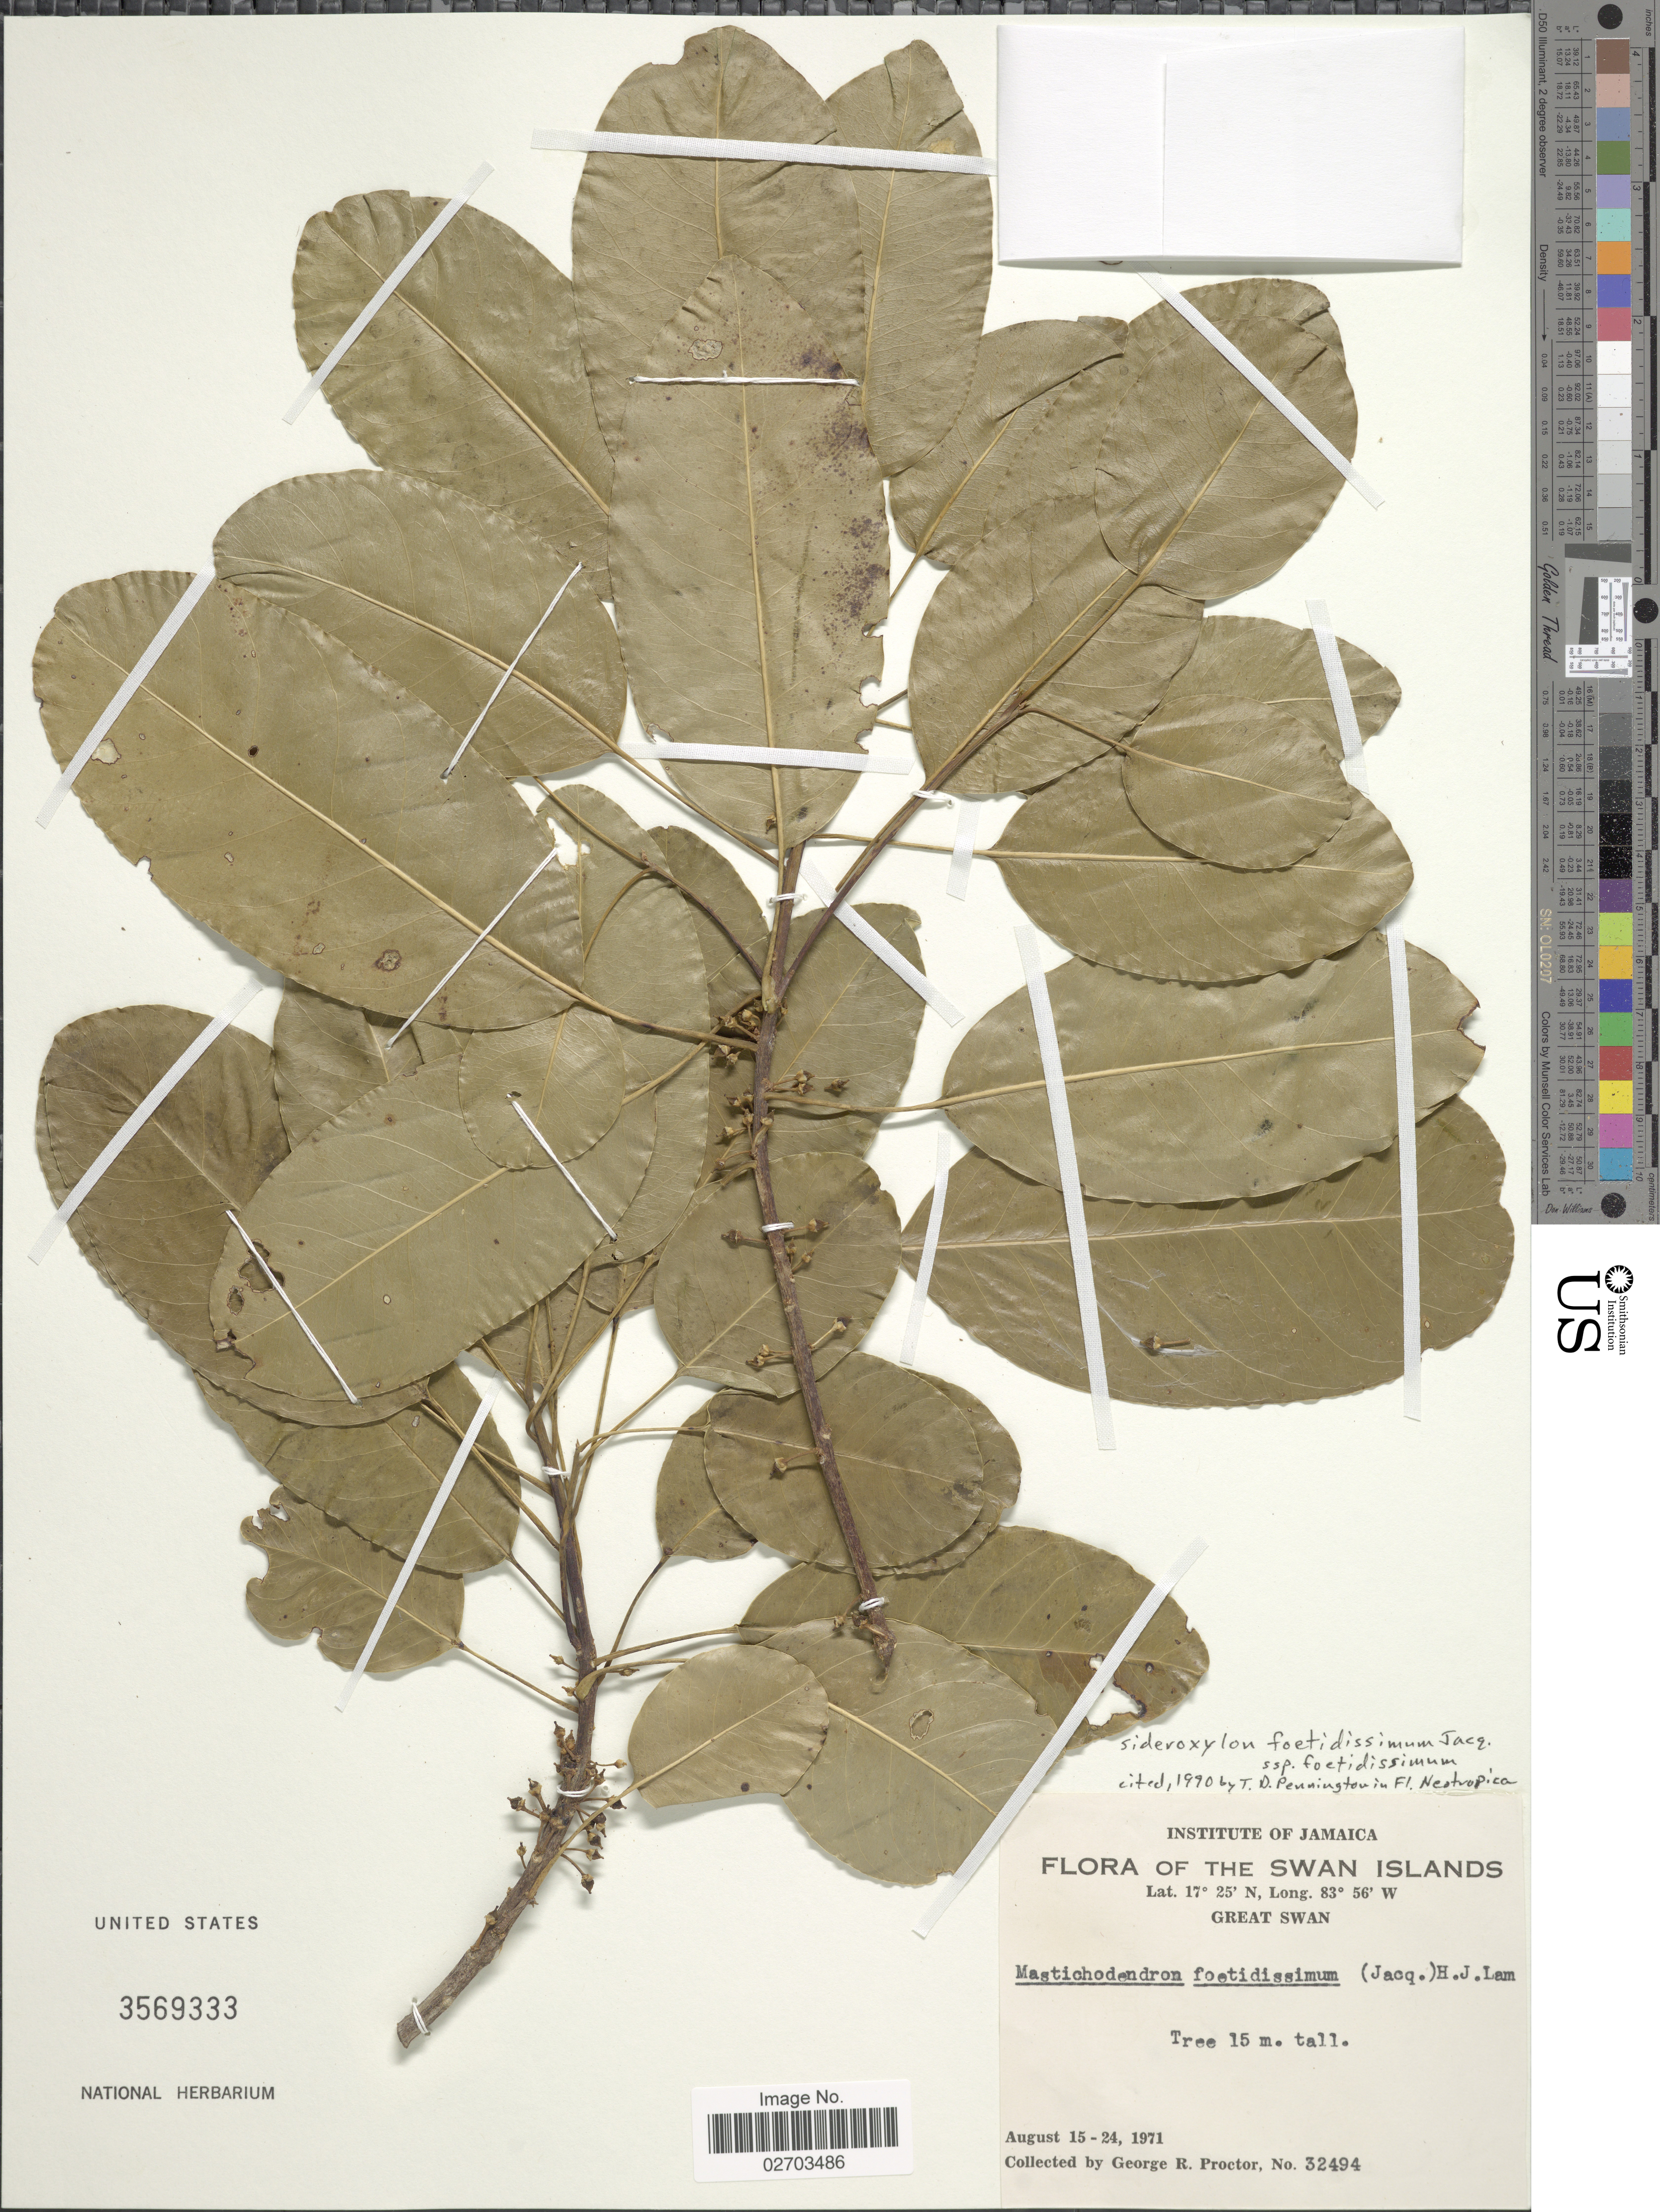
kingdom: Plantae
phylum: Tracheophyta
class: Magnoliopsida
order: Ericales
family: Sapotaceae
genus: Sideroxylon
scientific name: Sideroxylon foetidissimum subsp. gaumeri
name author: (Pittier) T.D. Penn.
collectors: G. R. Proctor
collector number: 32494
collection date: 1971-08-15/1971-08-24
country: Honduras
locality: The Swan Islands, Great Swan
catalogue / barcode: US 3569333